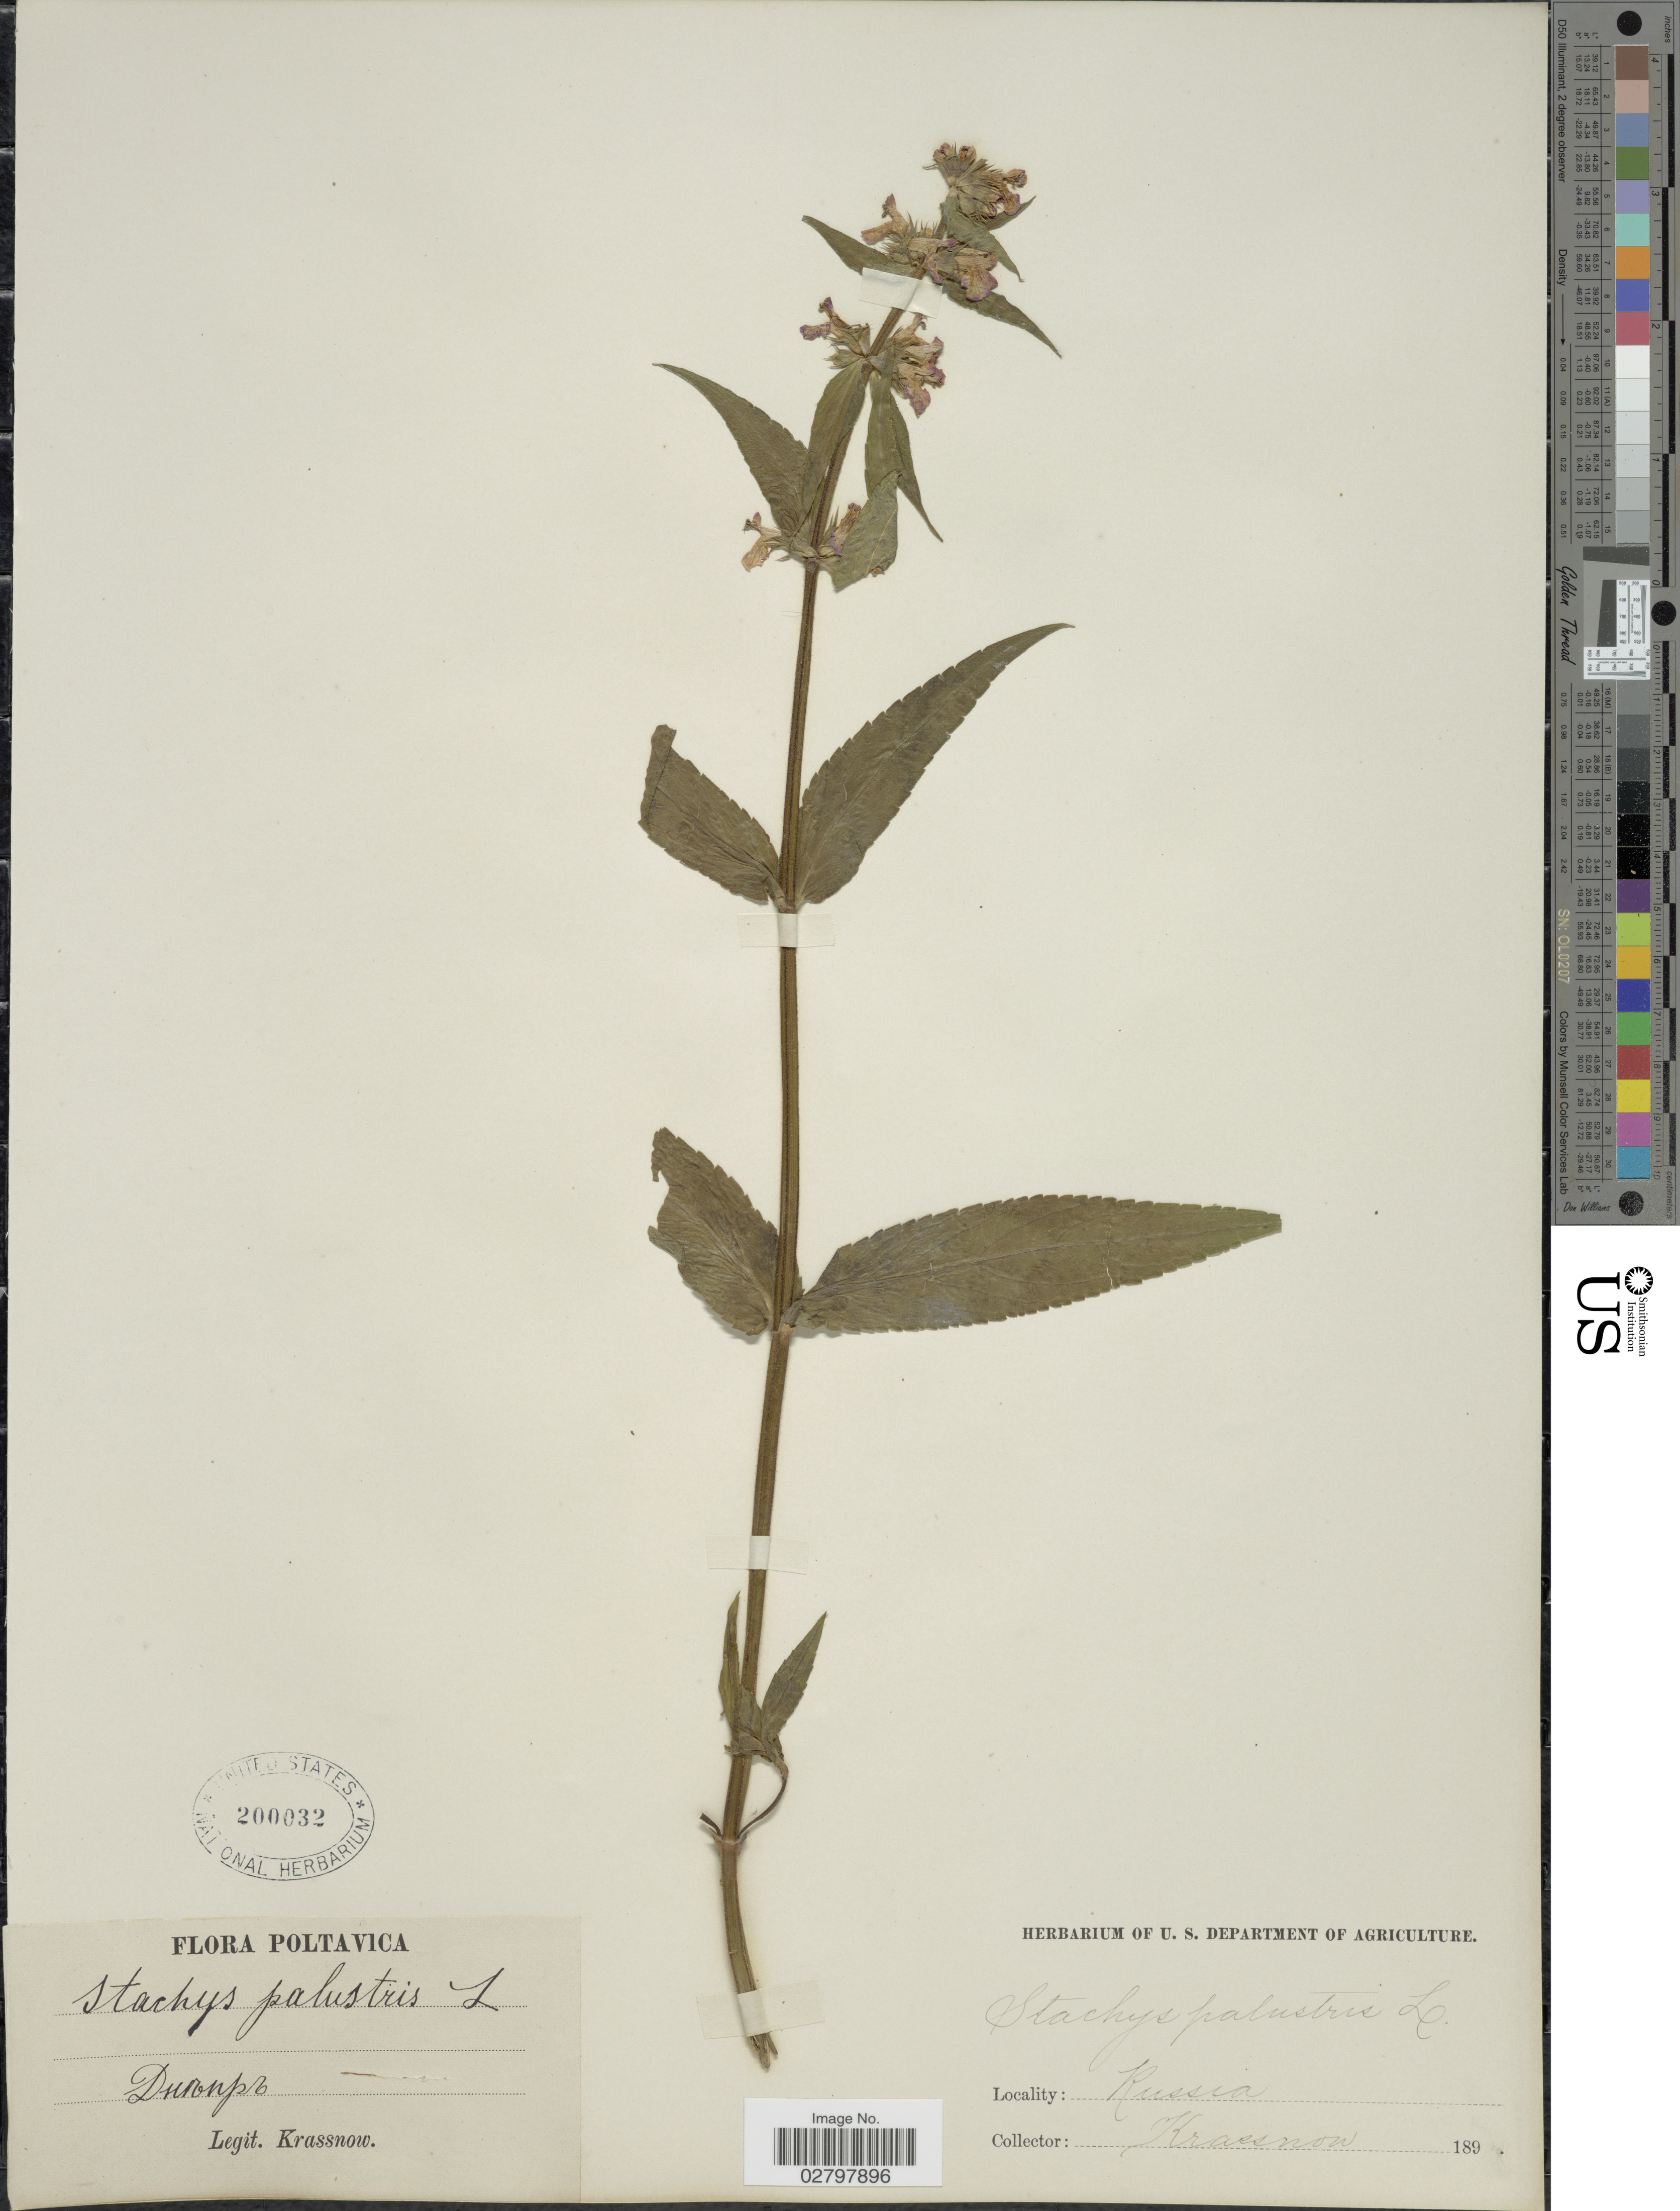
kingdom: Plantae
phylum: Tracheophyta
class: Magnoliopsida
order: Lamiales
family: Lamiaceae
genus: Stachys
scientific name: Stachys palustris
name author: L.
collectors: -. Krassnow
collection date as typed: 189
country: Ukraine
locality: Poltavica [illegible text]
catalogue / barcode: US 200032